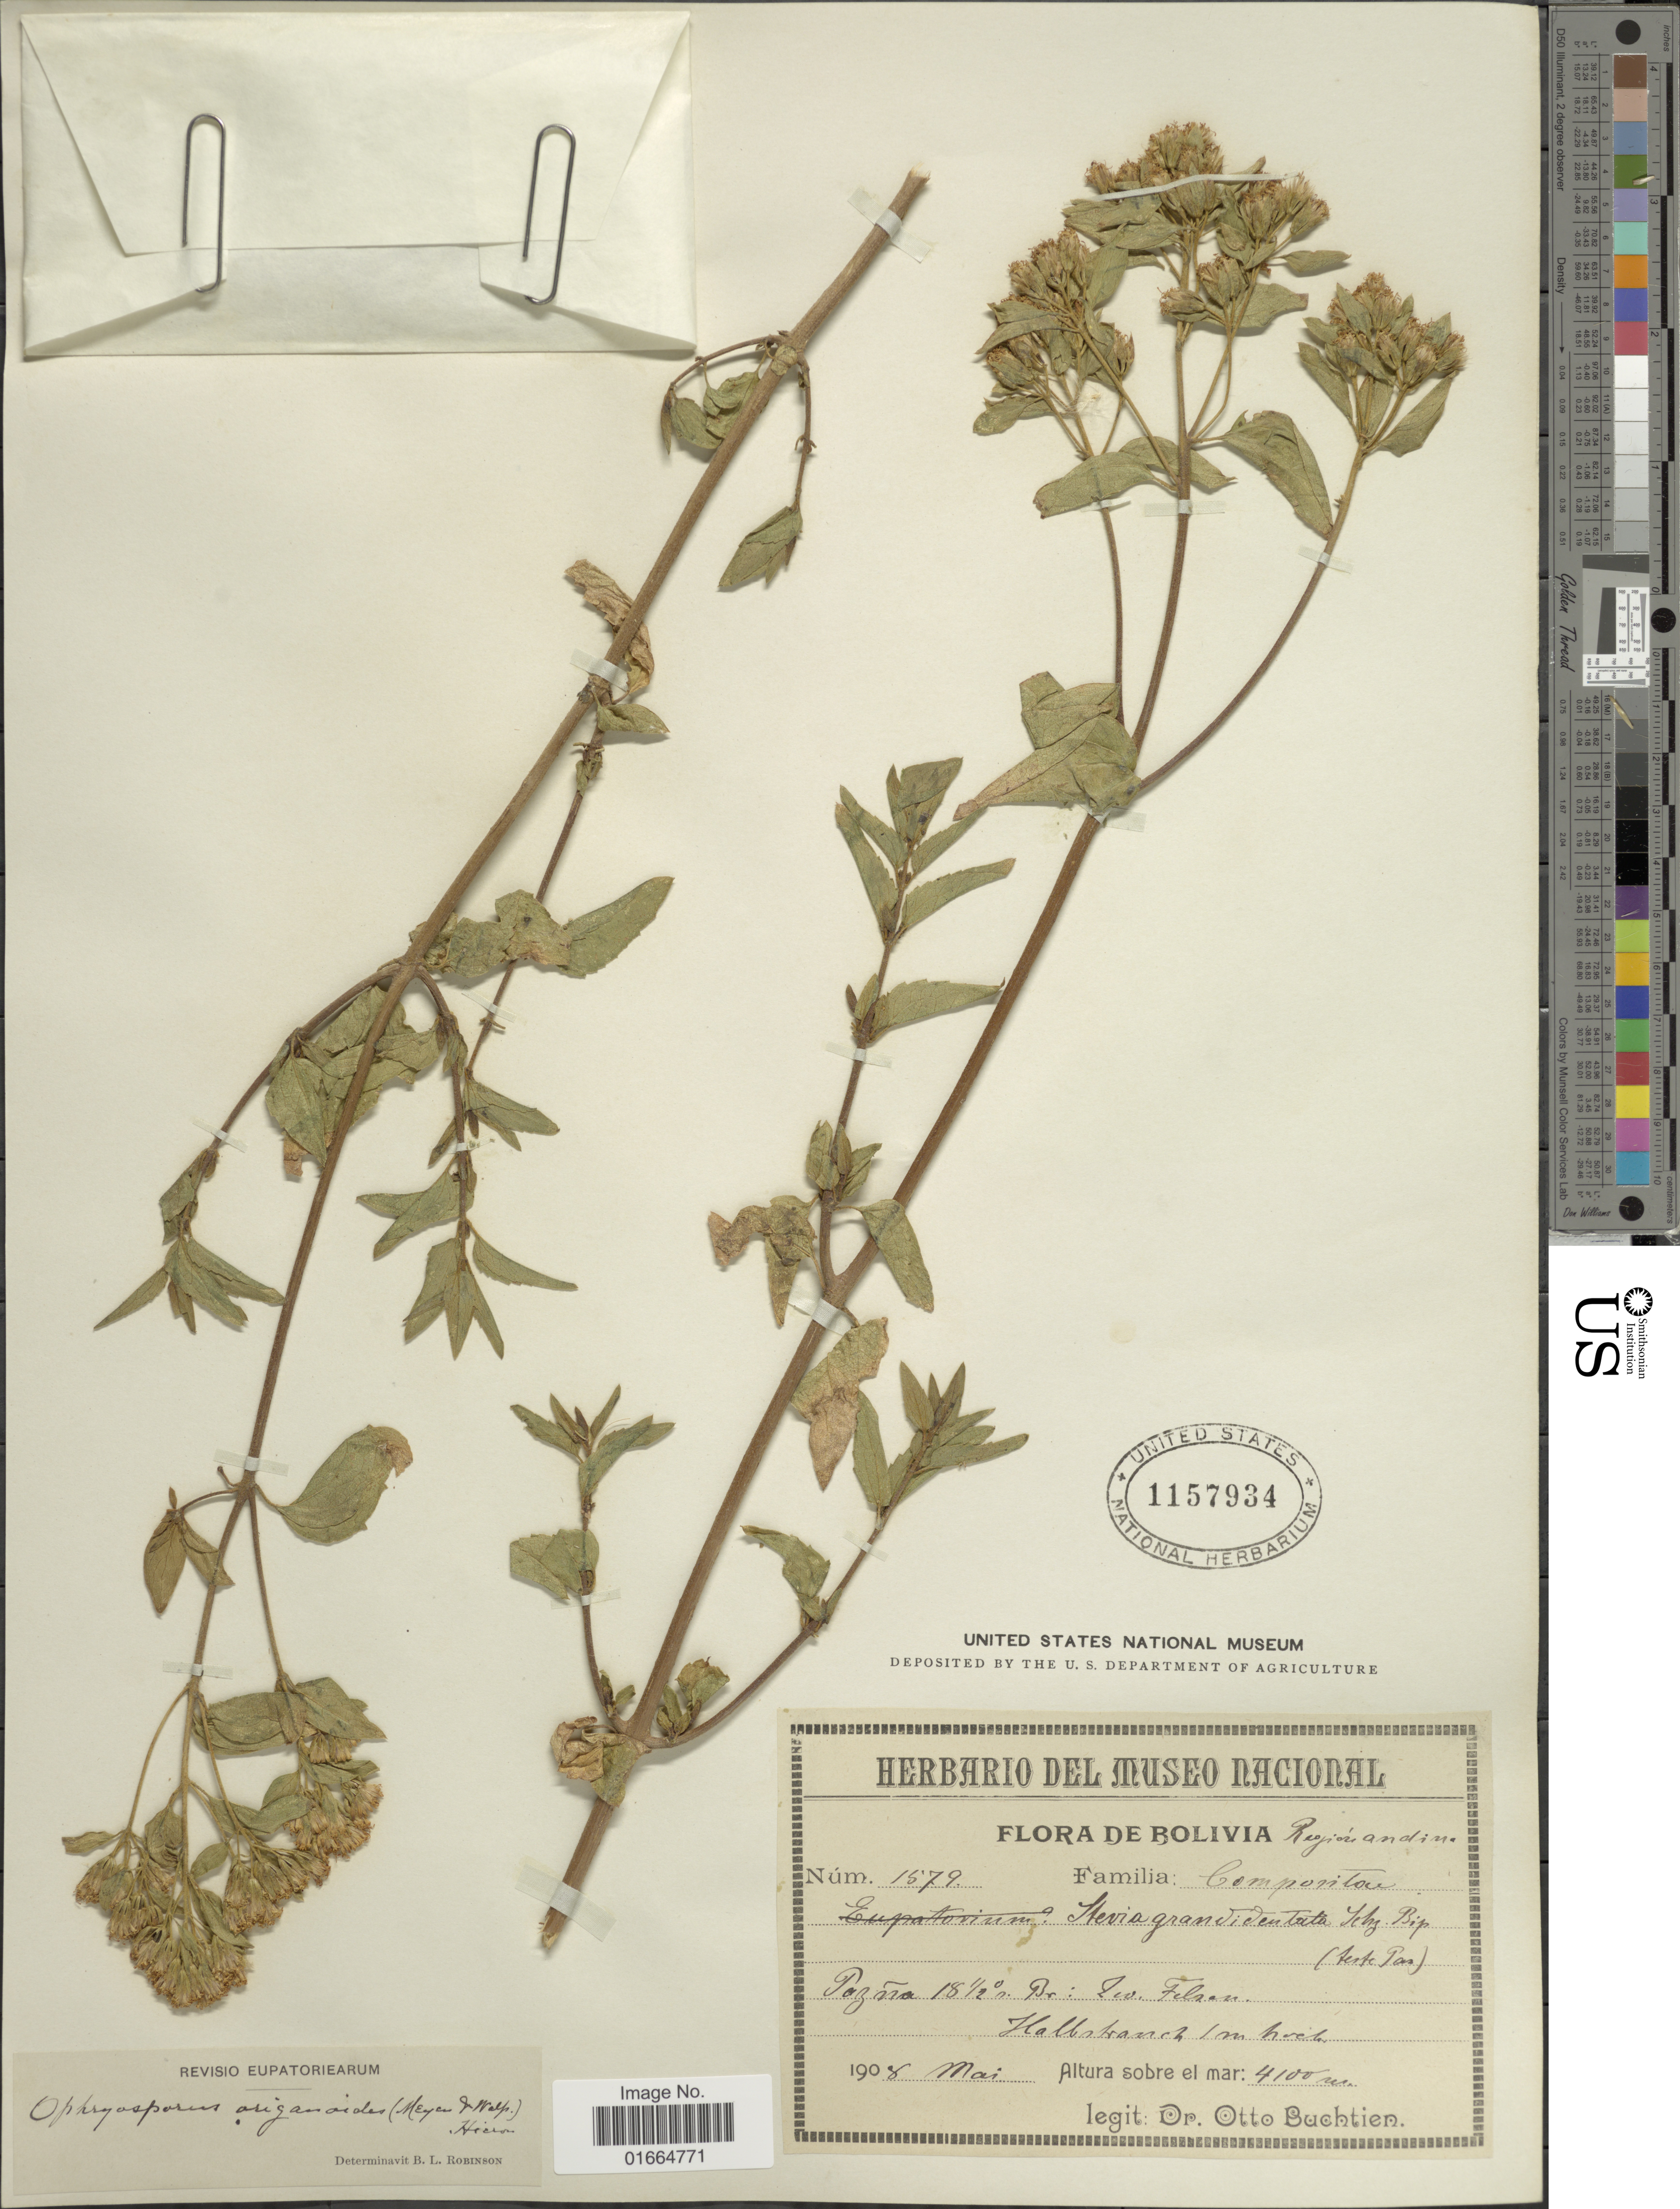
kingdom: Plantae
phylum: Tracheophyta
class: Magnoliopsida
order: Asterales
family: Asteraceae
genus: Ophryosporus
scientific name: Ophryosporus heptanthus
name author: (Sch. Bip. ex Wedd.) R.M. King & H. Rob.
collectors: O. Buchtien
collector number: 1579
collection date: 1908-05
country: Bolivia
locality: Región andina. Tazña 18½° n. Br.: Leo. Filsen, Halbstranch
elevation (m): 4100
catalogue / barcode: US 1157934